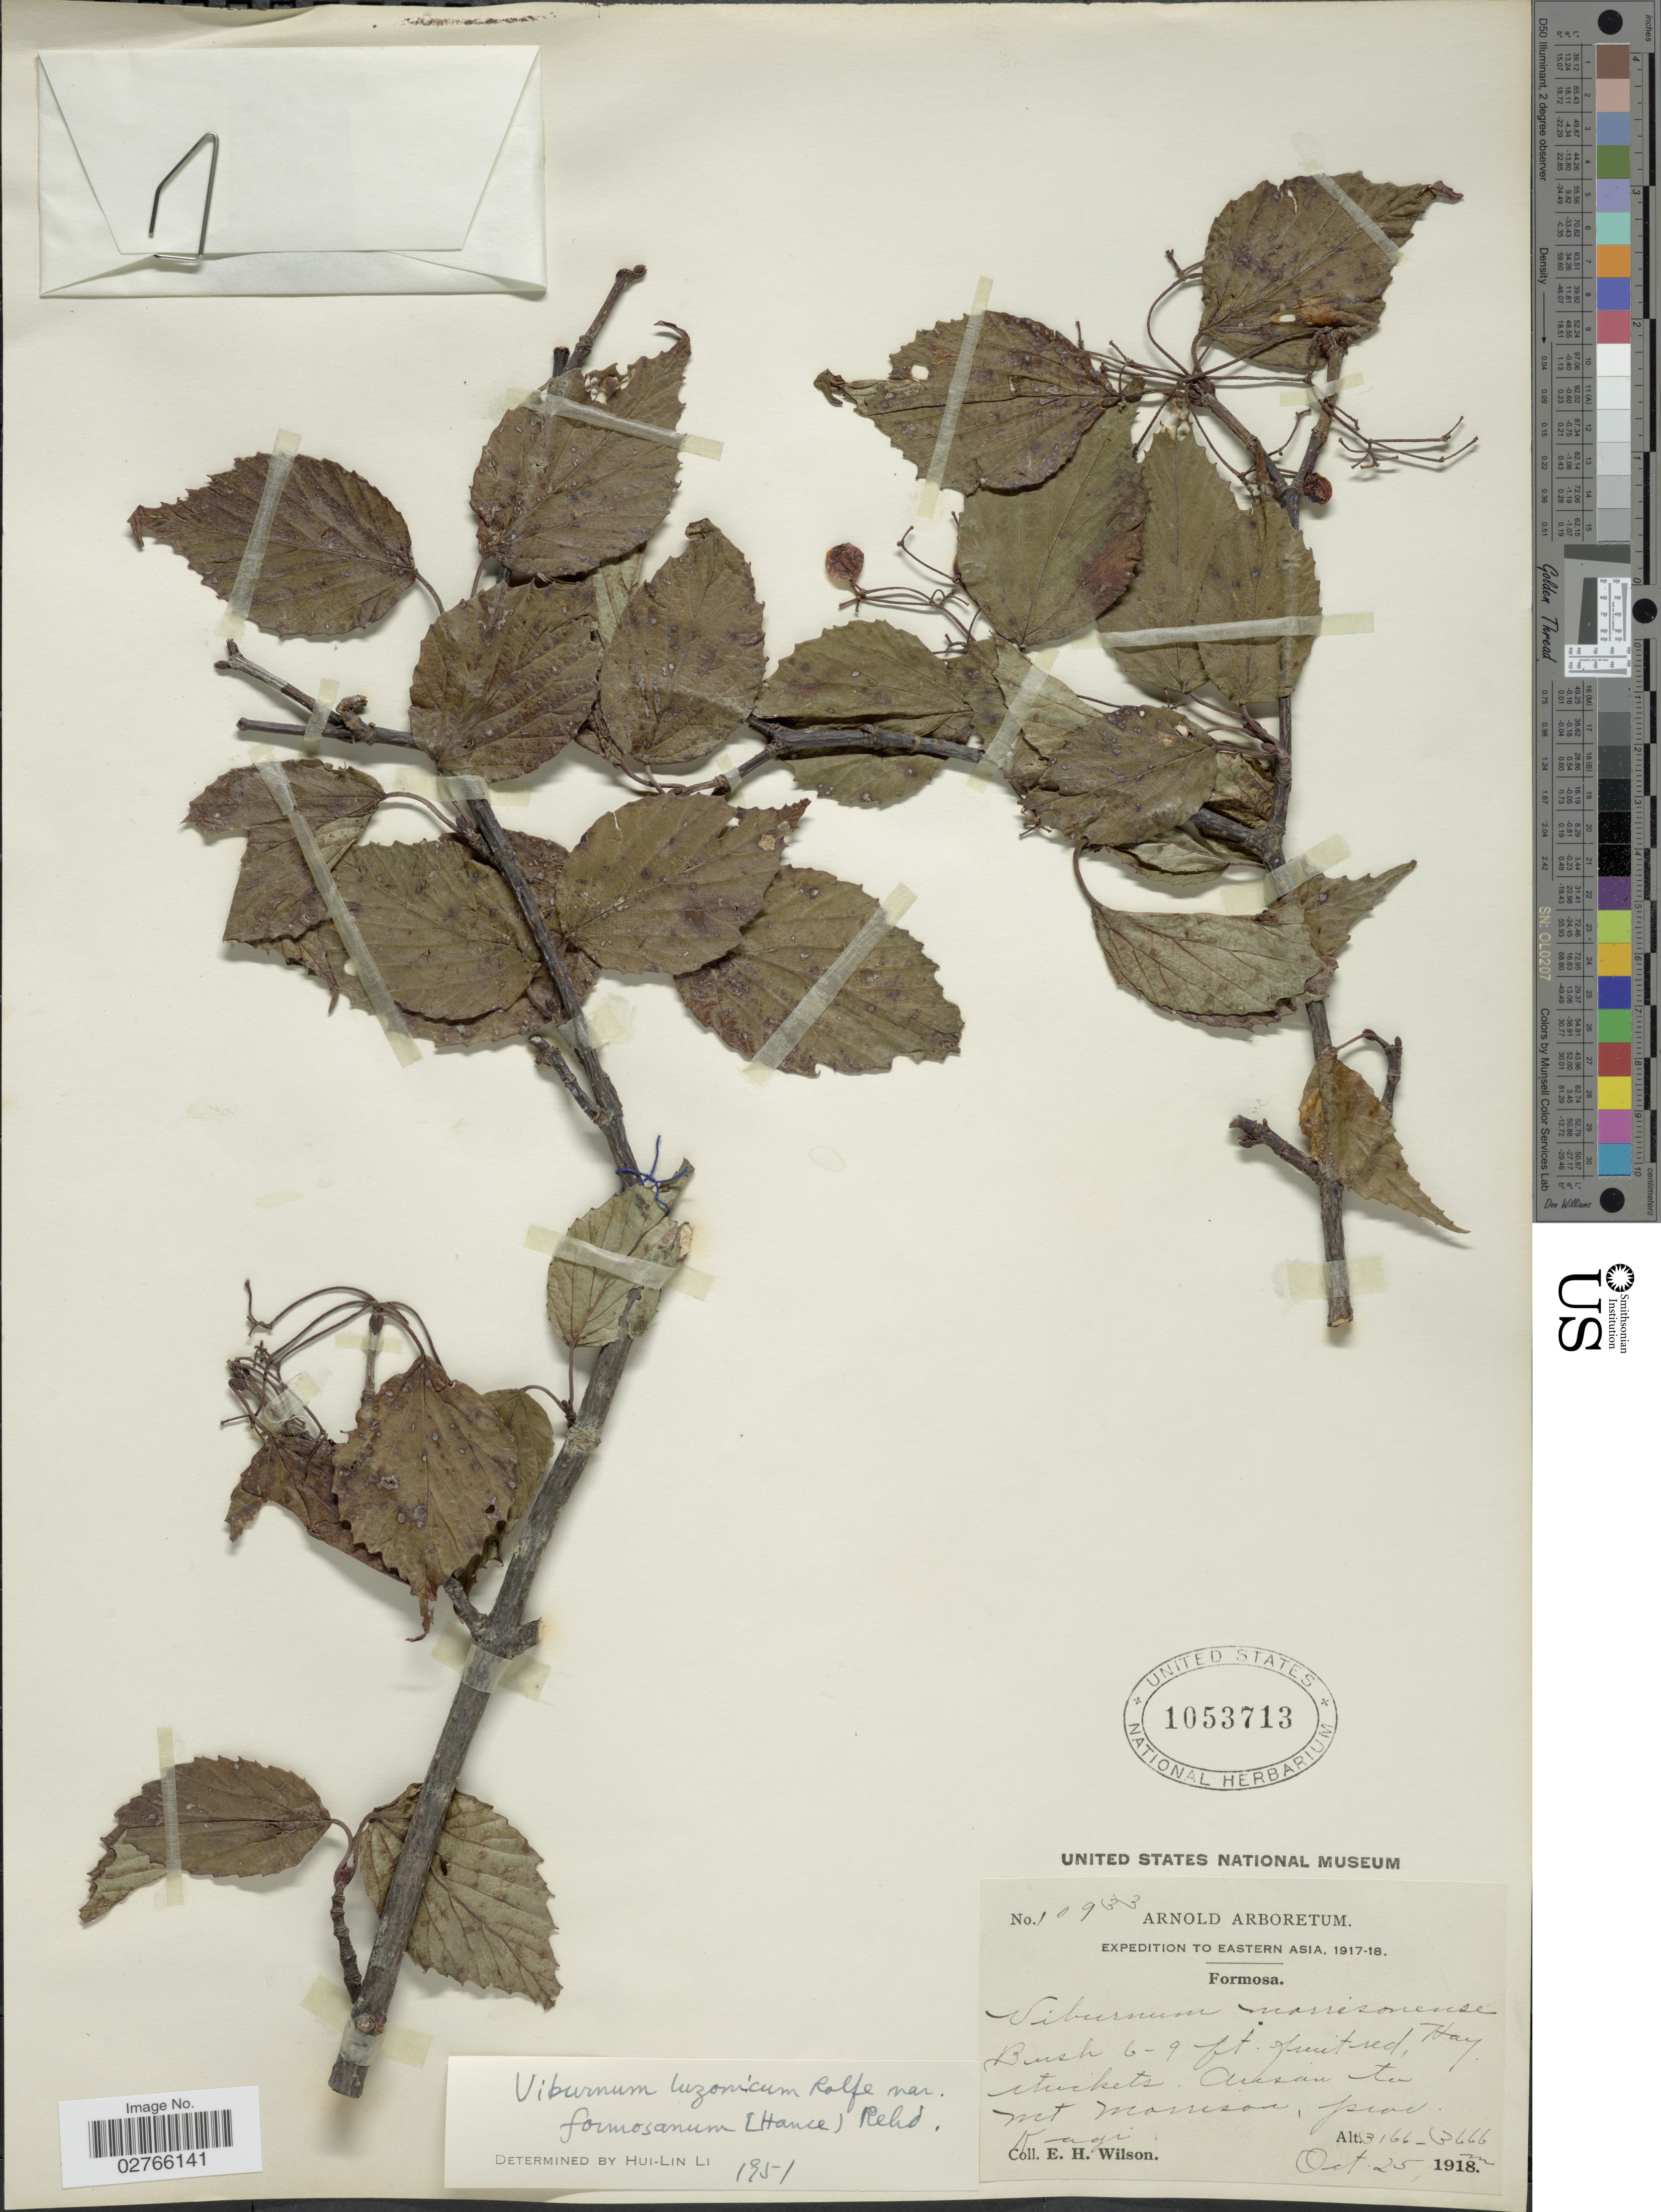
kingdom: Plantae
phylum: Tracheophyta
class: Magnoliopsida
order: Dipsacales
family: Viburnaceae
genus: Viburnum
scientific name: Viburnum formosanum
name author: (Hance) Hayata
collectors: E. Wilson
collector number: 10933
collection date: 1918-10-25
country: Taiwan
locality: Formosa, Ausan to Mt Morrison, prov. Kagi.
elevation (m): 3166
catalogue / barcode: US 1053713